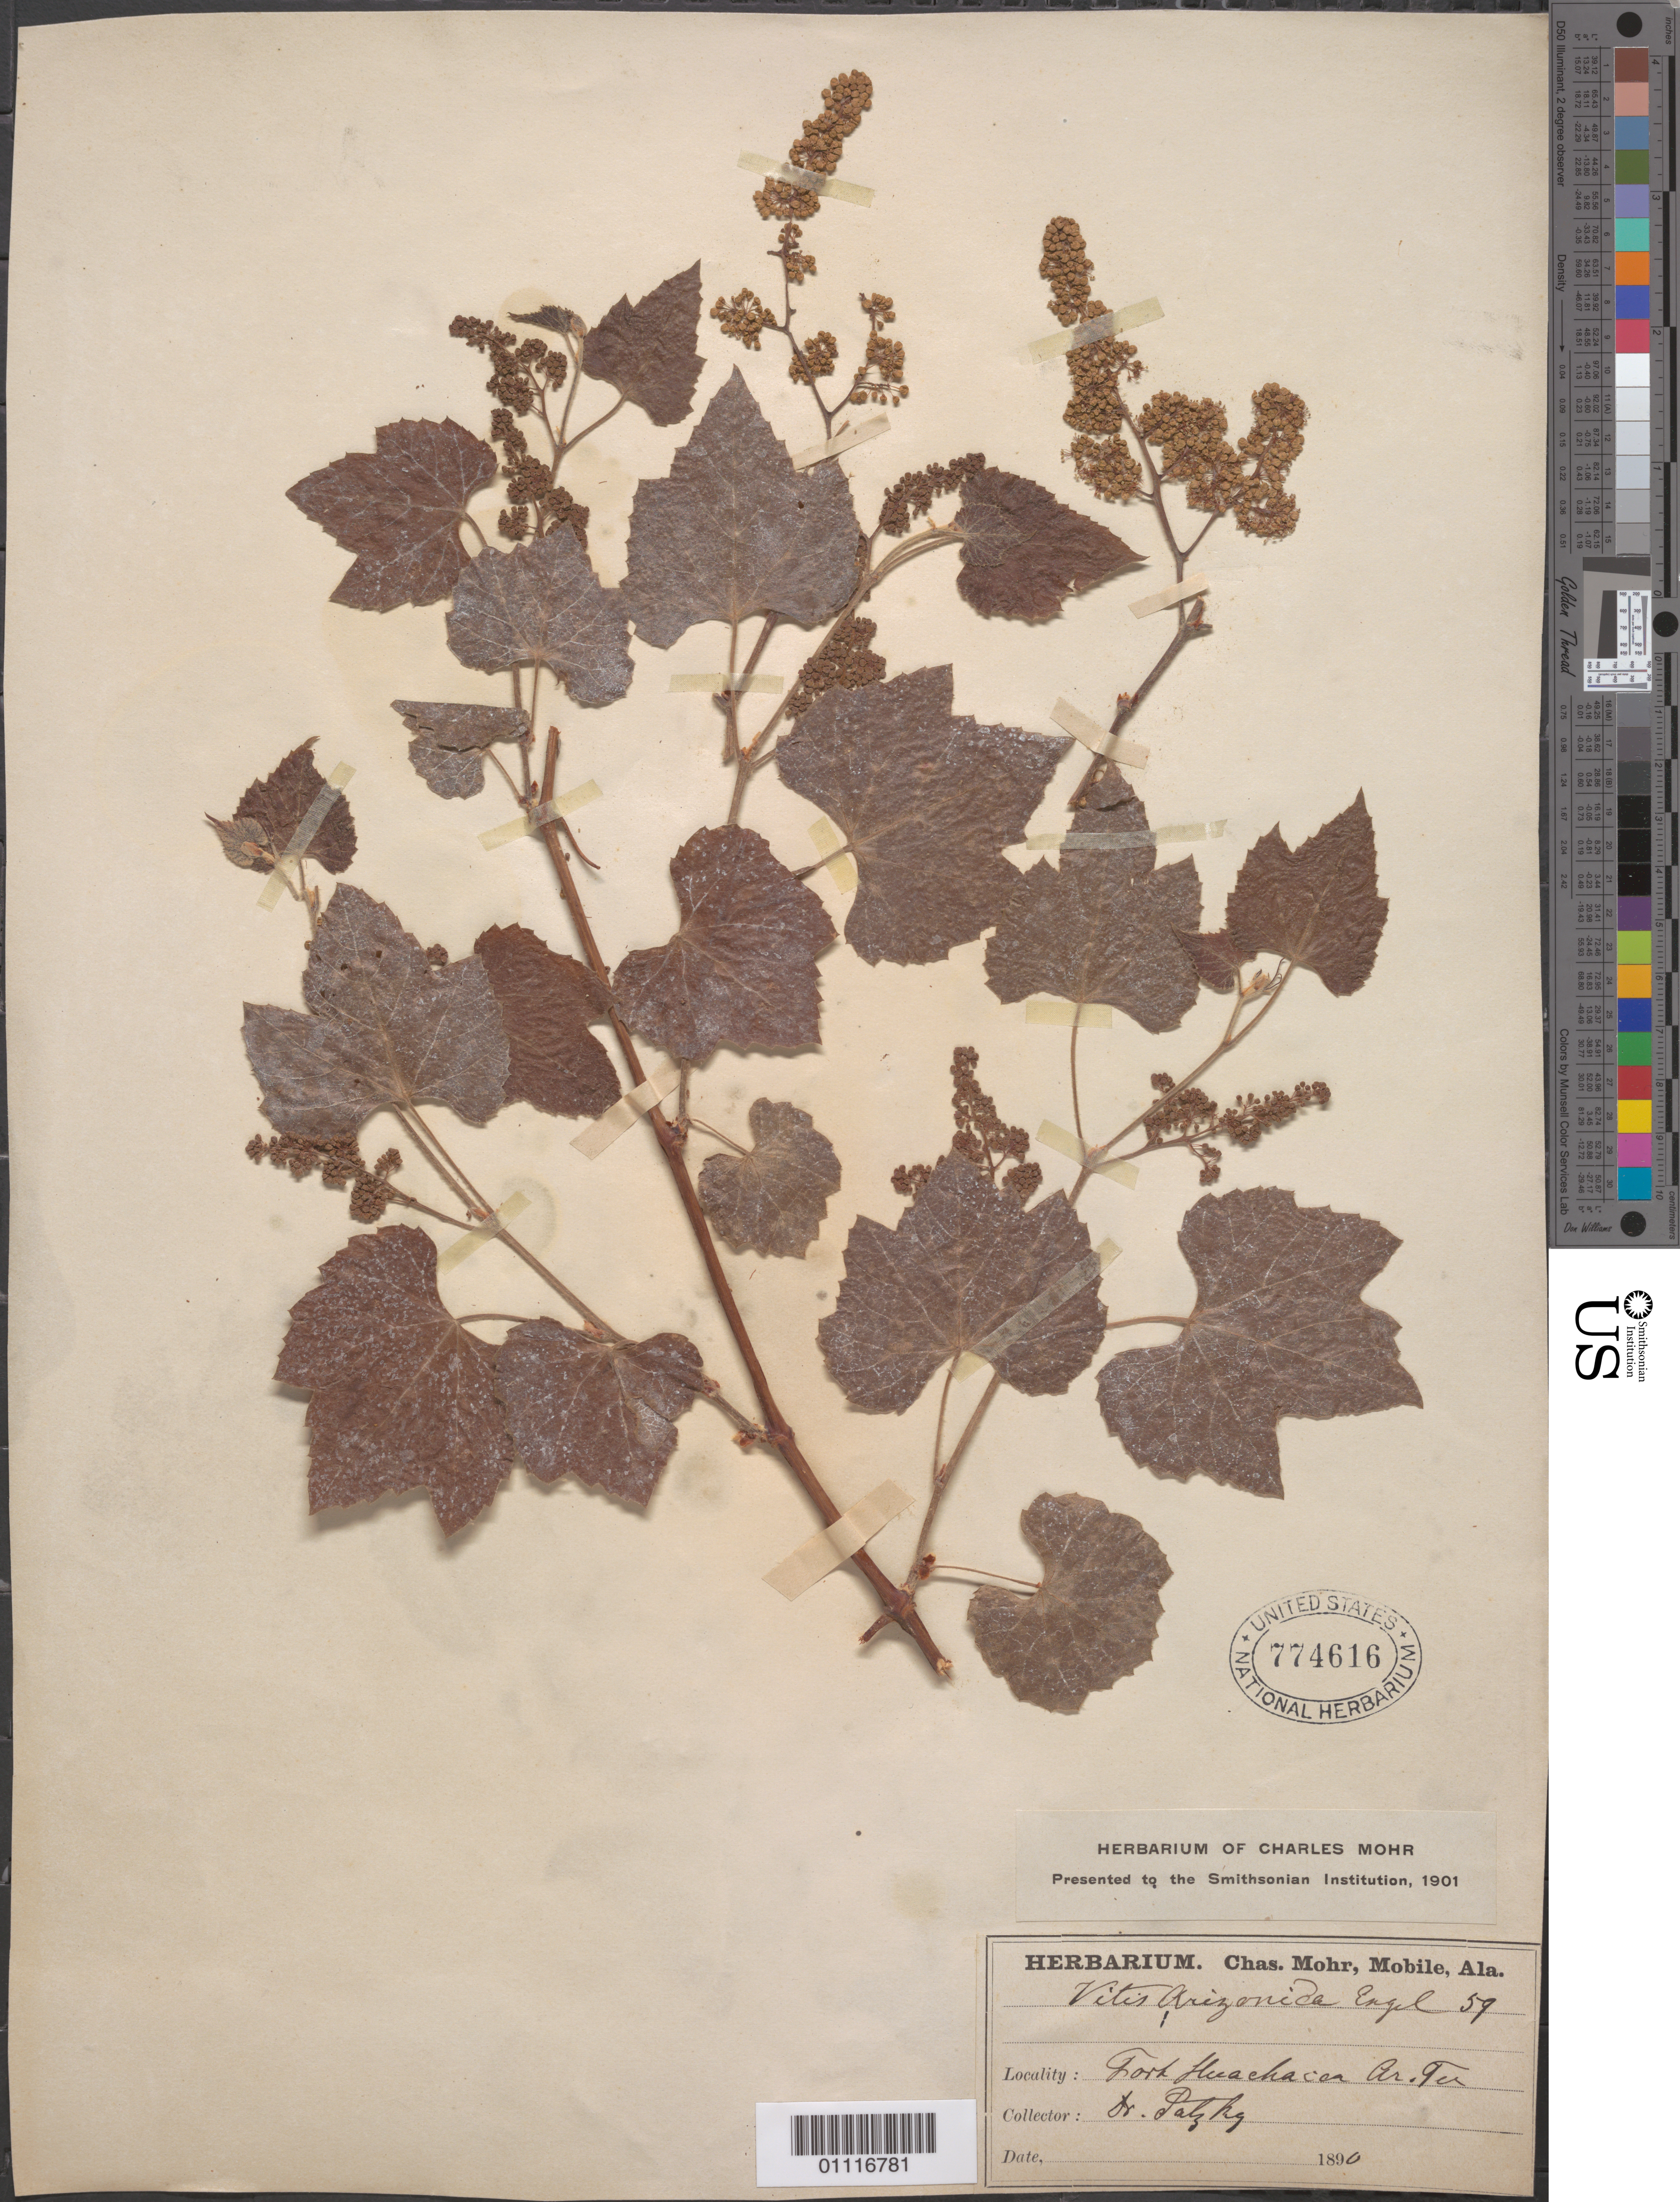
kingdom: Plantae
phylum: Tracheophyta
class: Magnoliopsida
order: Vitales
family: Vitaceae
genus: Vitis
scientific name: Vitis arizonica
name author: Engelm.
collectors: ex herb. C. Mohr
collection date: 1890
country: United States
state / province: Arizona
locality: Fort Huachuca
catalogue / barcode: US 774616